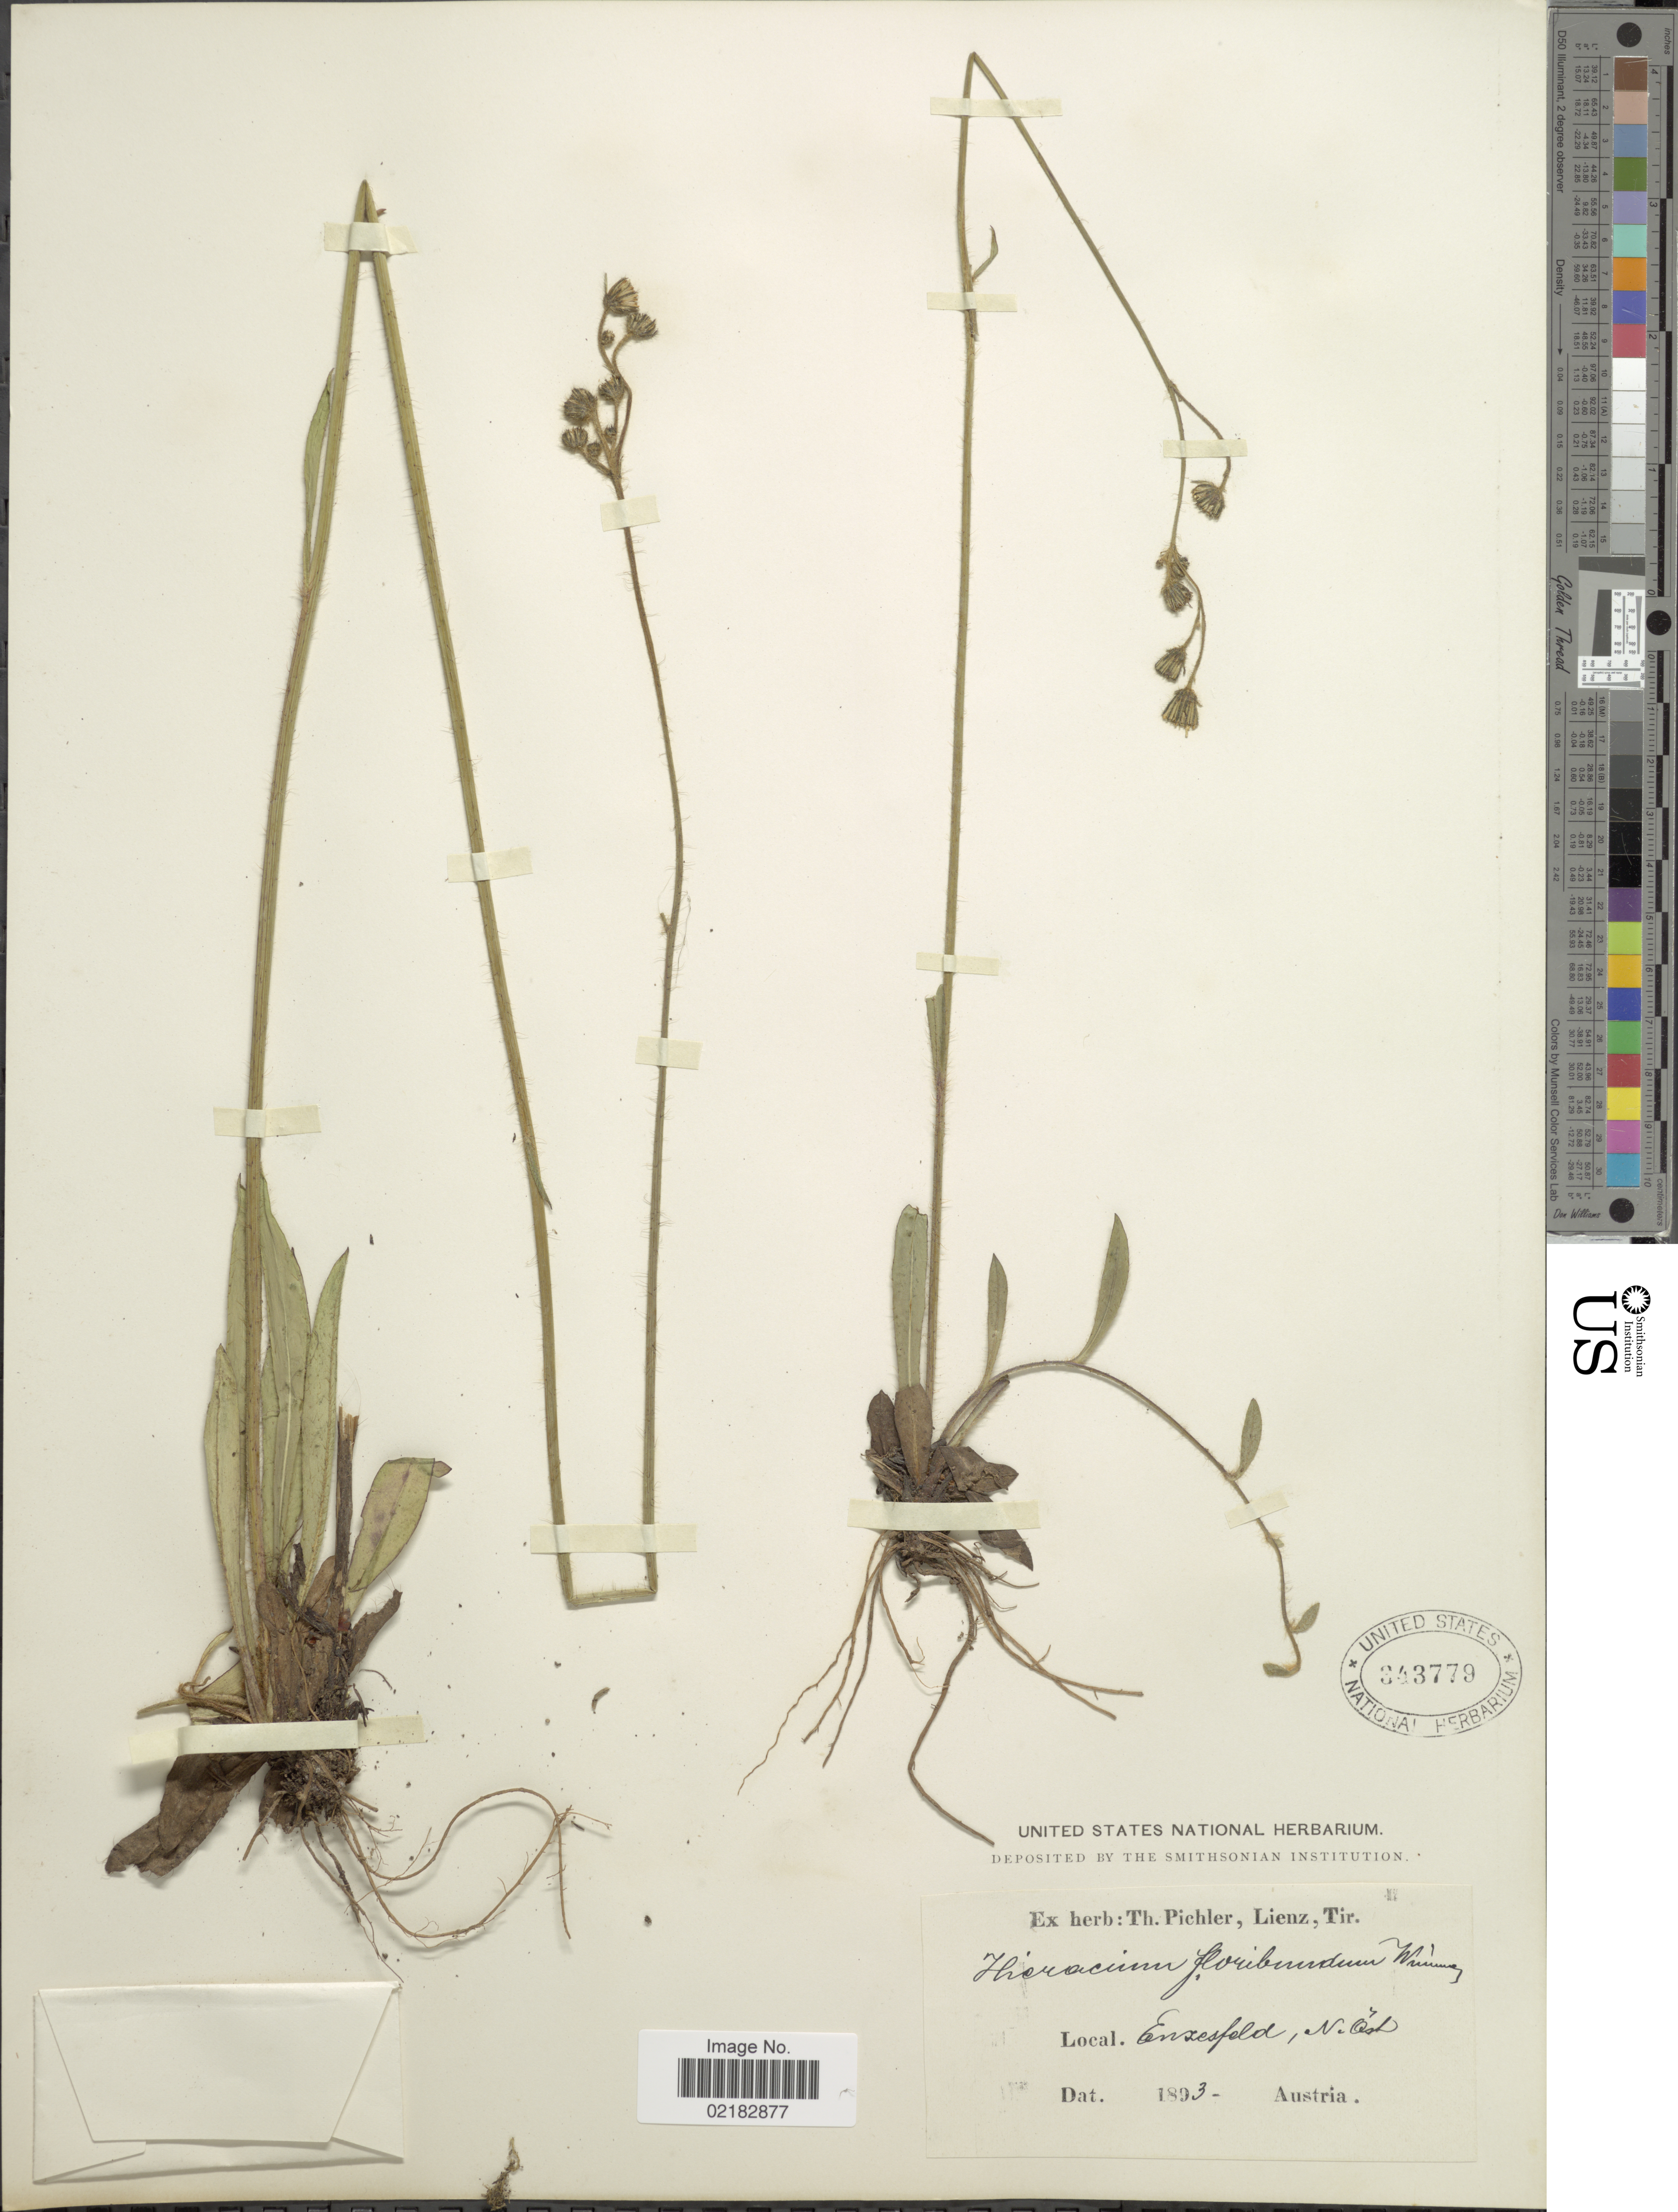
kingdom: Plantae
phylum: Tracheophyta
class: Magnoliopsida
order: Asterales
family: Asteraceae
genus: Pilosella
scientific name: Pilosella floribunda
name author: (Wimm. & Grab.) Fr. a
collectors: ex herb. T. Pichler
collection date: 1893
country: Austria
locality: Enzesfeld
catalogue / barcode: US 343779